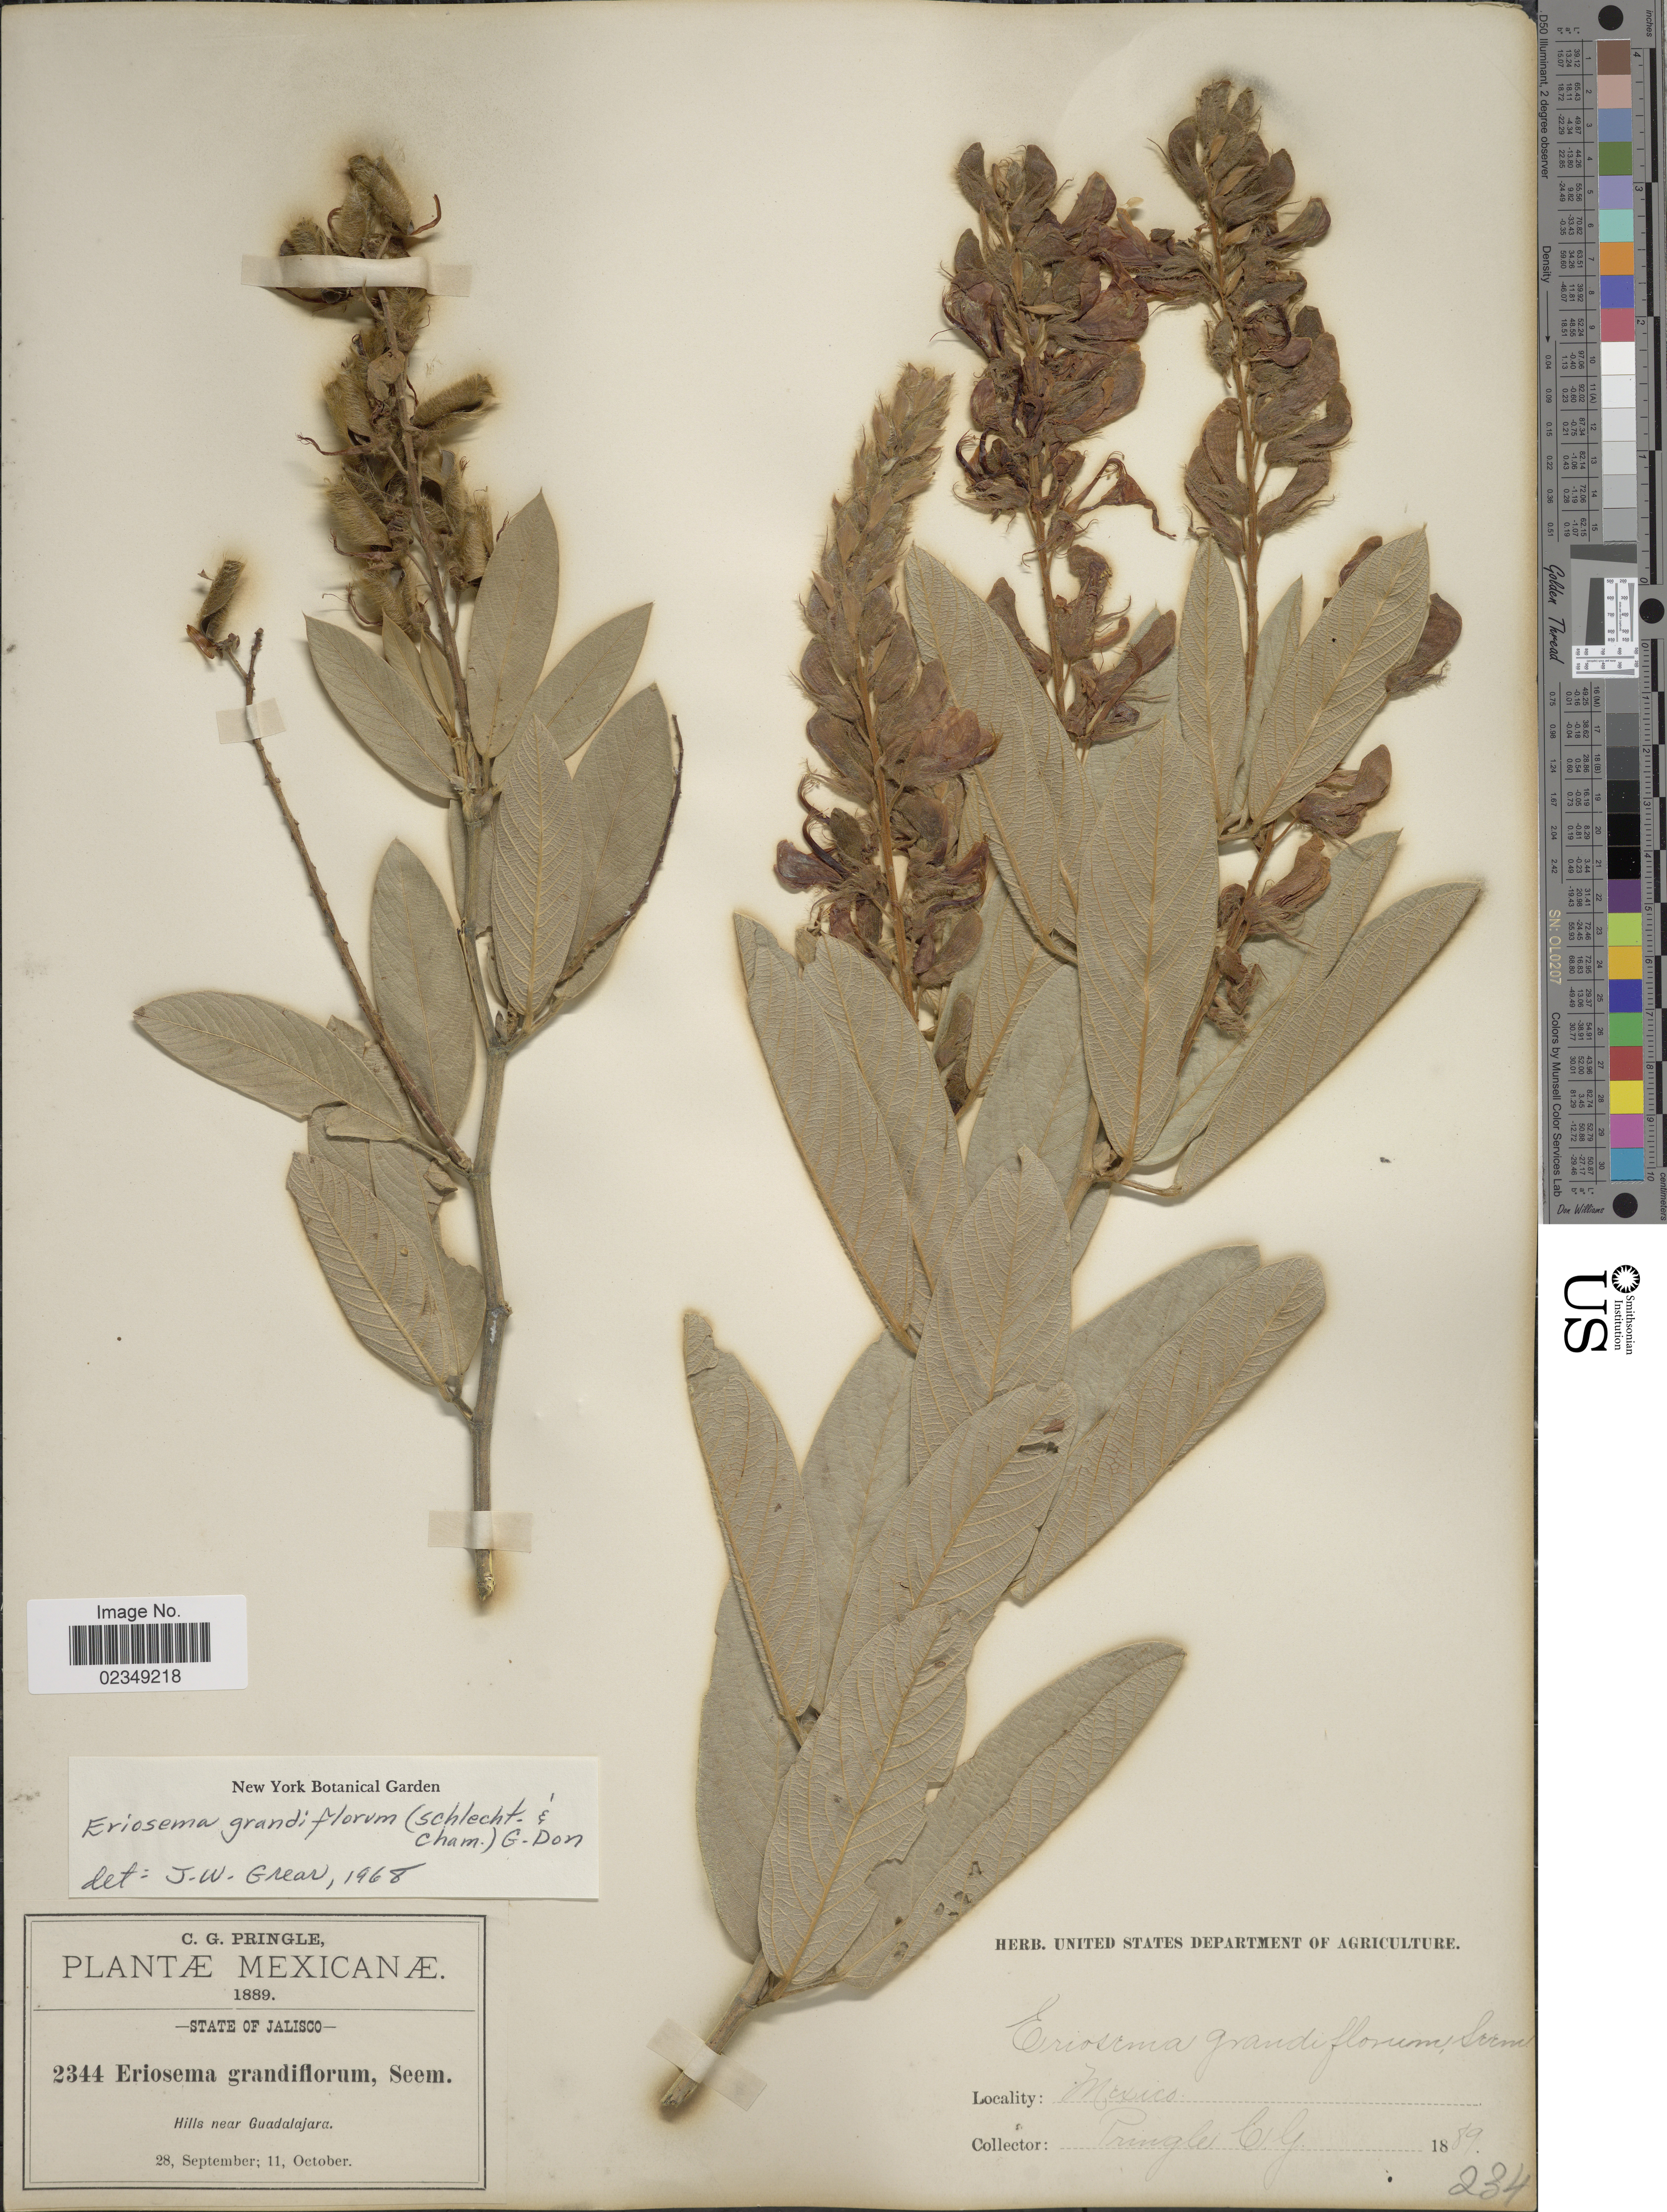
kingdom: Plantae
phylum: Tracheophyta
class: Magnoliopsida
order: Fabales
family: Fabaceae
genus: Eriosema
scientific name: Eriosema grandiflorum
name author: (Schltdl. & Cham.) G. Don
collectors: C. G. Pringle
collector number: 2344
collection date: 1889-09-28/1889-10-11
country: Mexico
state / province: Jalisco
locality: Hills near Guadalajara